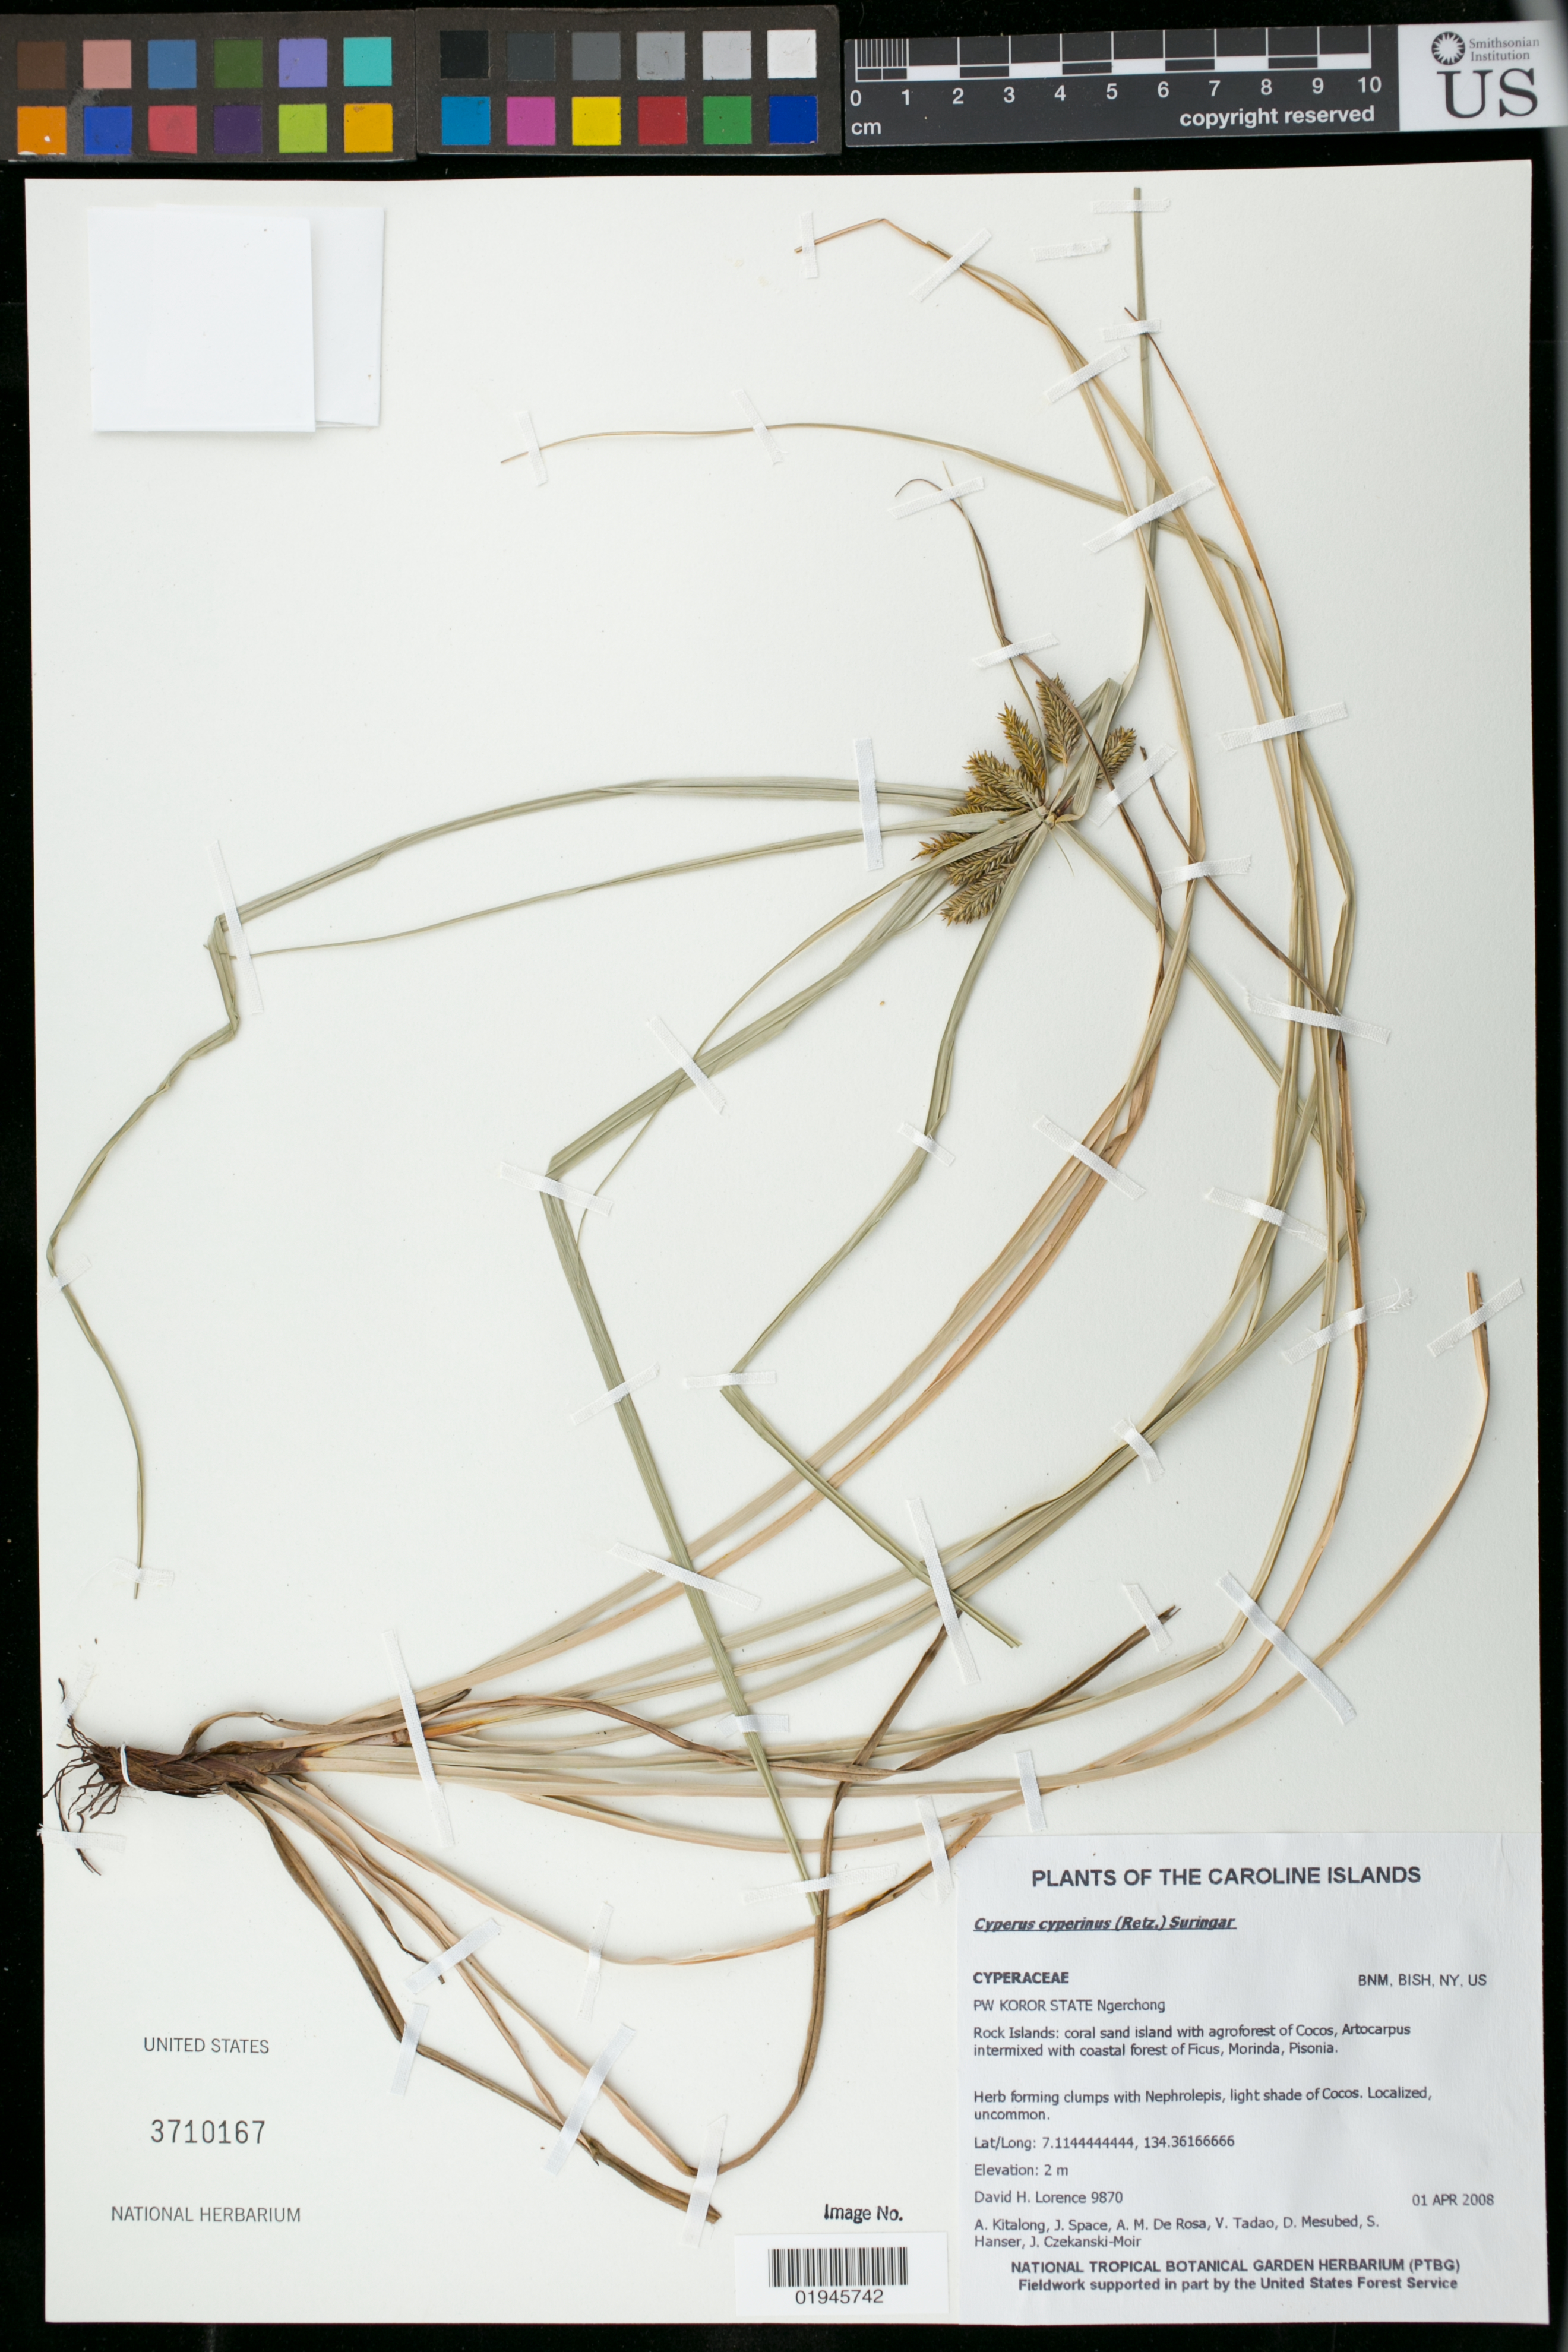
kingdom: Plantae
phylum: Tracheophyta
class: Liliopsida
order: Poales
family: Cyperaceae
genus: Cyperus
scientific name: Cyperus cyperinus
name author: (Retz.) Valck. Sur.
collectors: D. Lorence, A. Kitalong, J. Space, A. De Rosa, V. Tadao, D. Mesubed & S. Hanser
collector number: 9870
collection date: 2008-04-01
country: Palau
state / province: Koror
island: Rock Islands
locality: Coral sand island with agroforest intermixed with coastal forest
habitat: Coastal forest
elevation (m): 2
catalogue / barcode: US 3710167